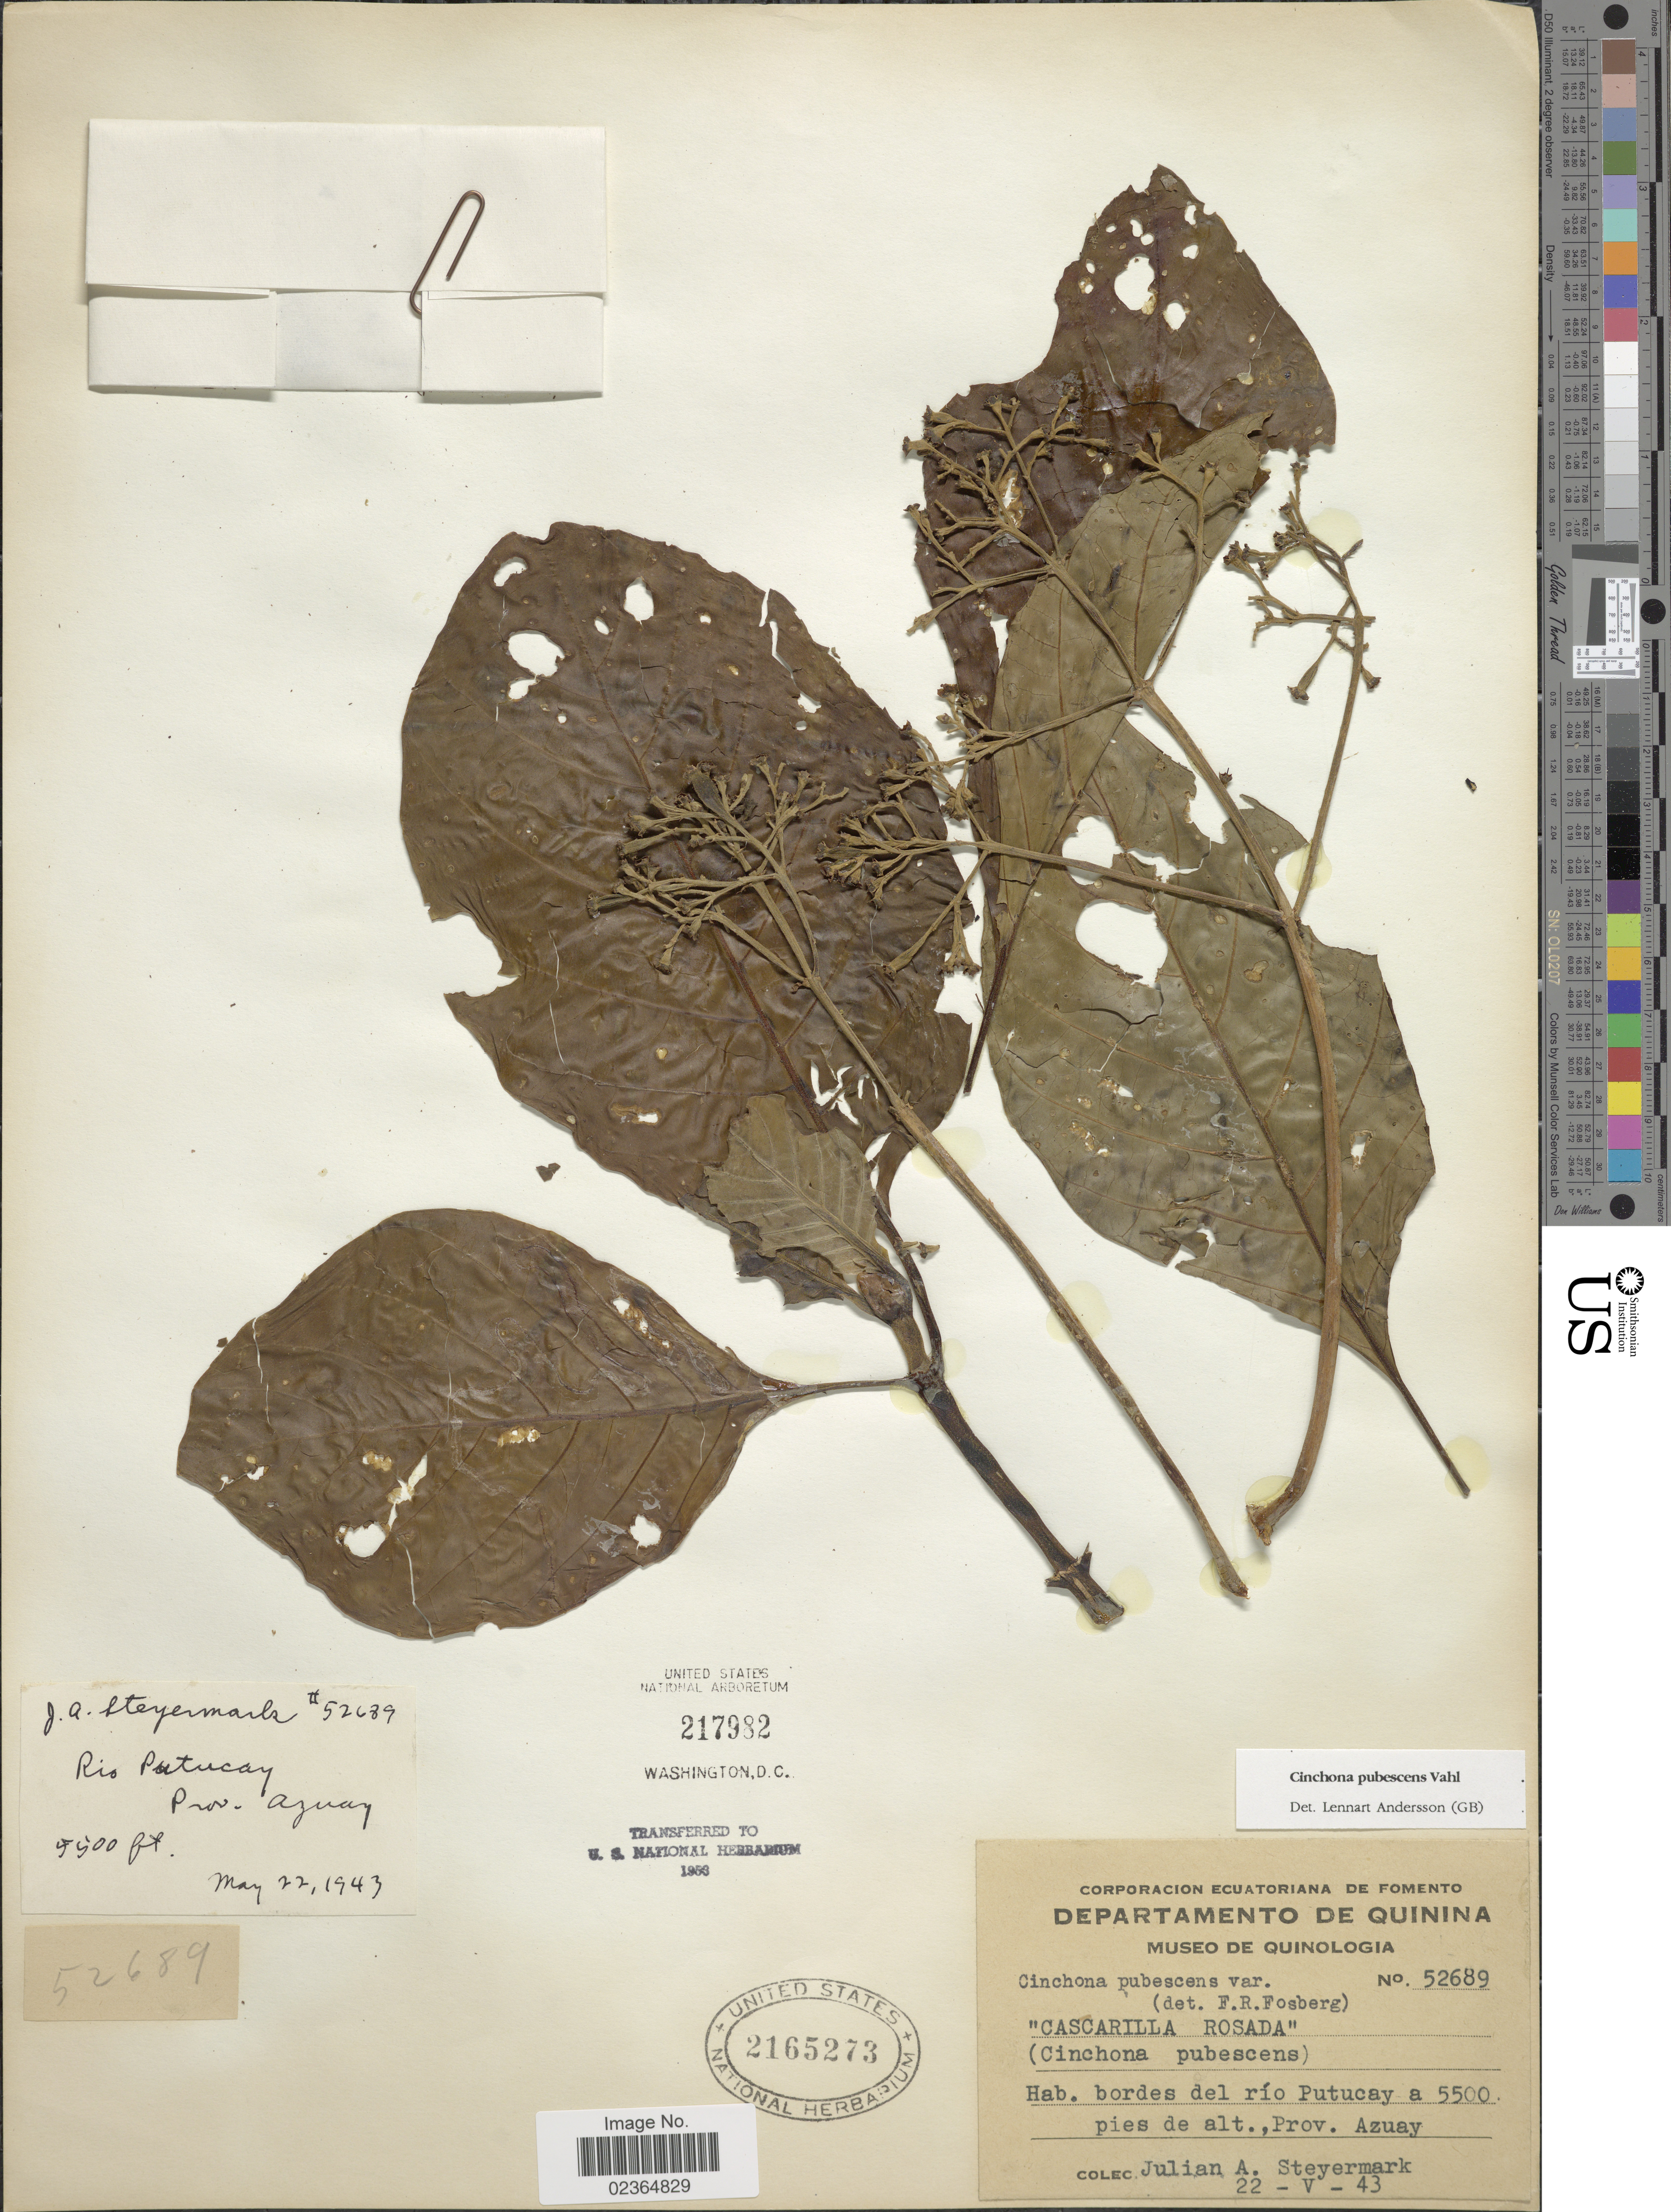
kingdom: Plantae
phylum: Tracheophyta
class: Magnoliopsida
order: Gentianales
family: Rubiaceae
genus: Cinchona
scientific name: Cinchona pubescens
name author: Vahl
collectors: J. Steyermark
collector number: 52689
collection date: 1943-05-22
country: Ecuador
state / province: Azuay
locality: Bordes de Río Putucay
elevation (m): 2896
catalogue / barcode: US 2165273